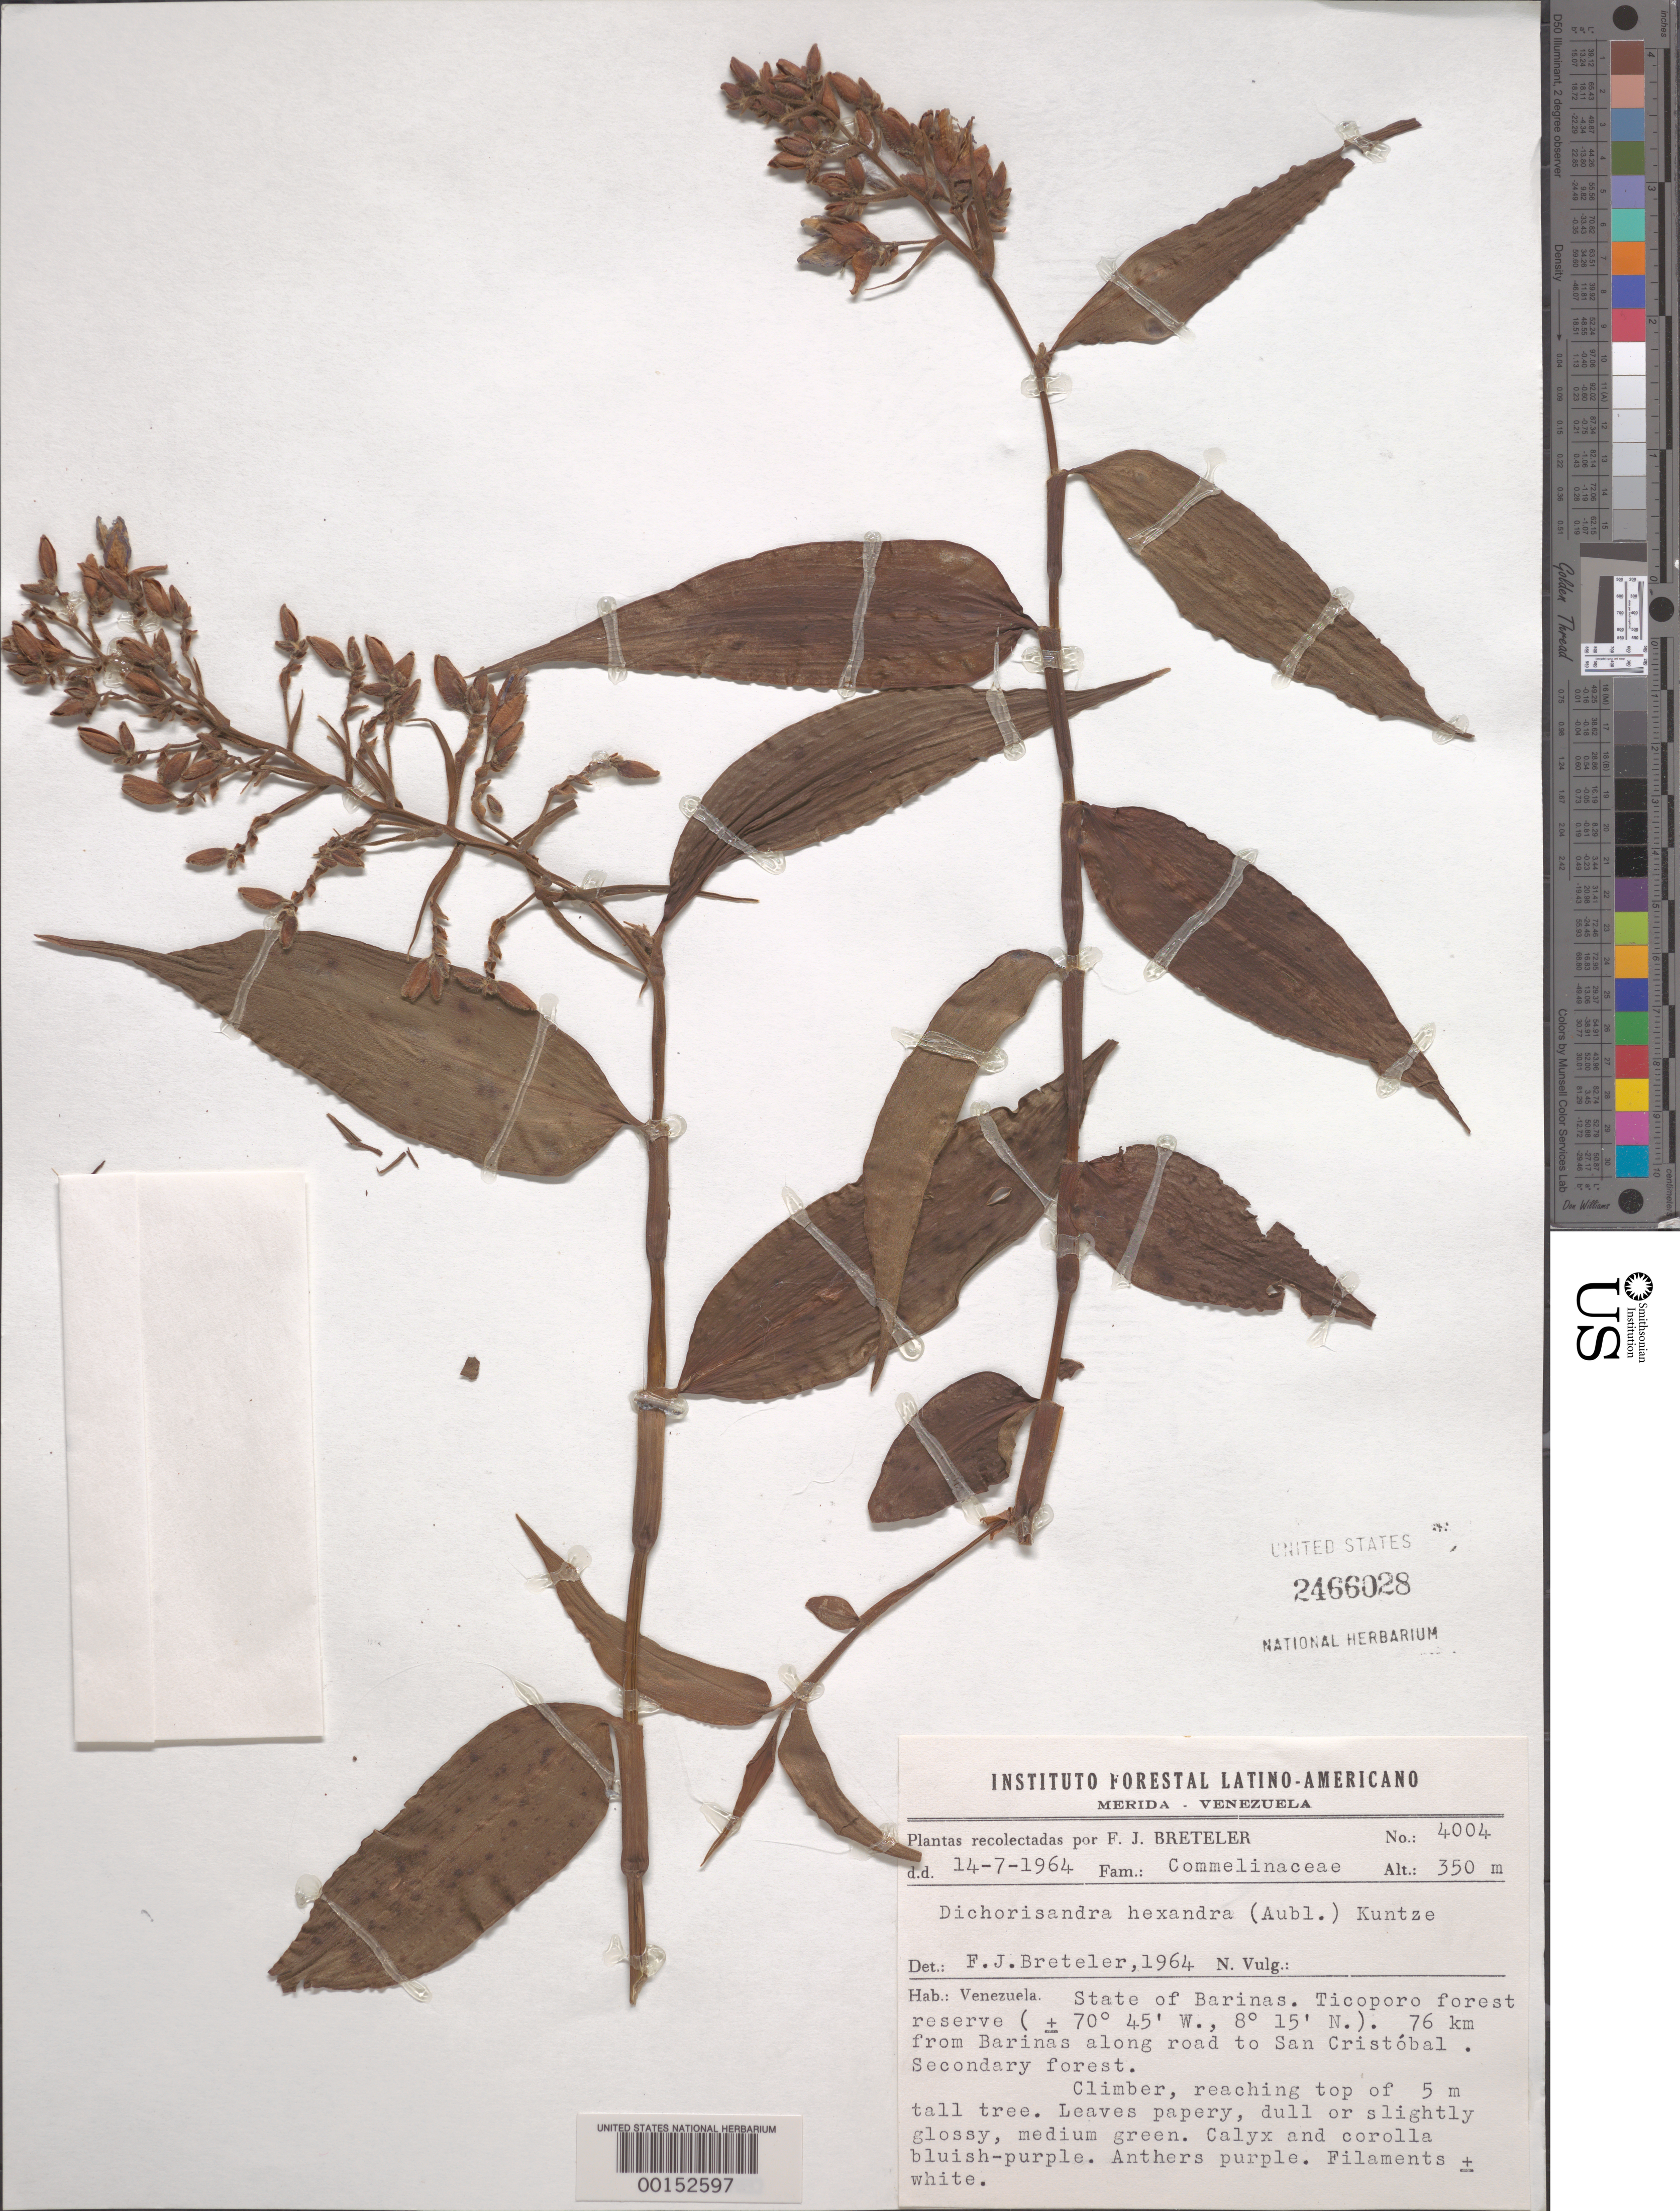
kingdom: Plantae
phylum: Tracheophyta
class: Liliopsida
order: Commelinales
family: Commelinaceae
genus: Dichorisandra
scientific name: Dichorisandra hexandra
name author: (Aubl.) Standl.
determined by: Breteler, F. J.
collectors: F. J. Breteler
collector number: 4004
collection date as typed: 14 Jul 1964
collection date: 1964-07-14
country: Venezuela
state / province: Barinas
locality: Ticoporo forest reserve, road to san cristobal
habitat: Roadside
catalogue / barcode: US 2466028